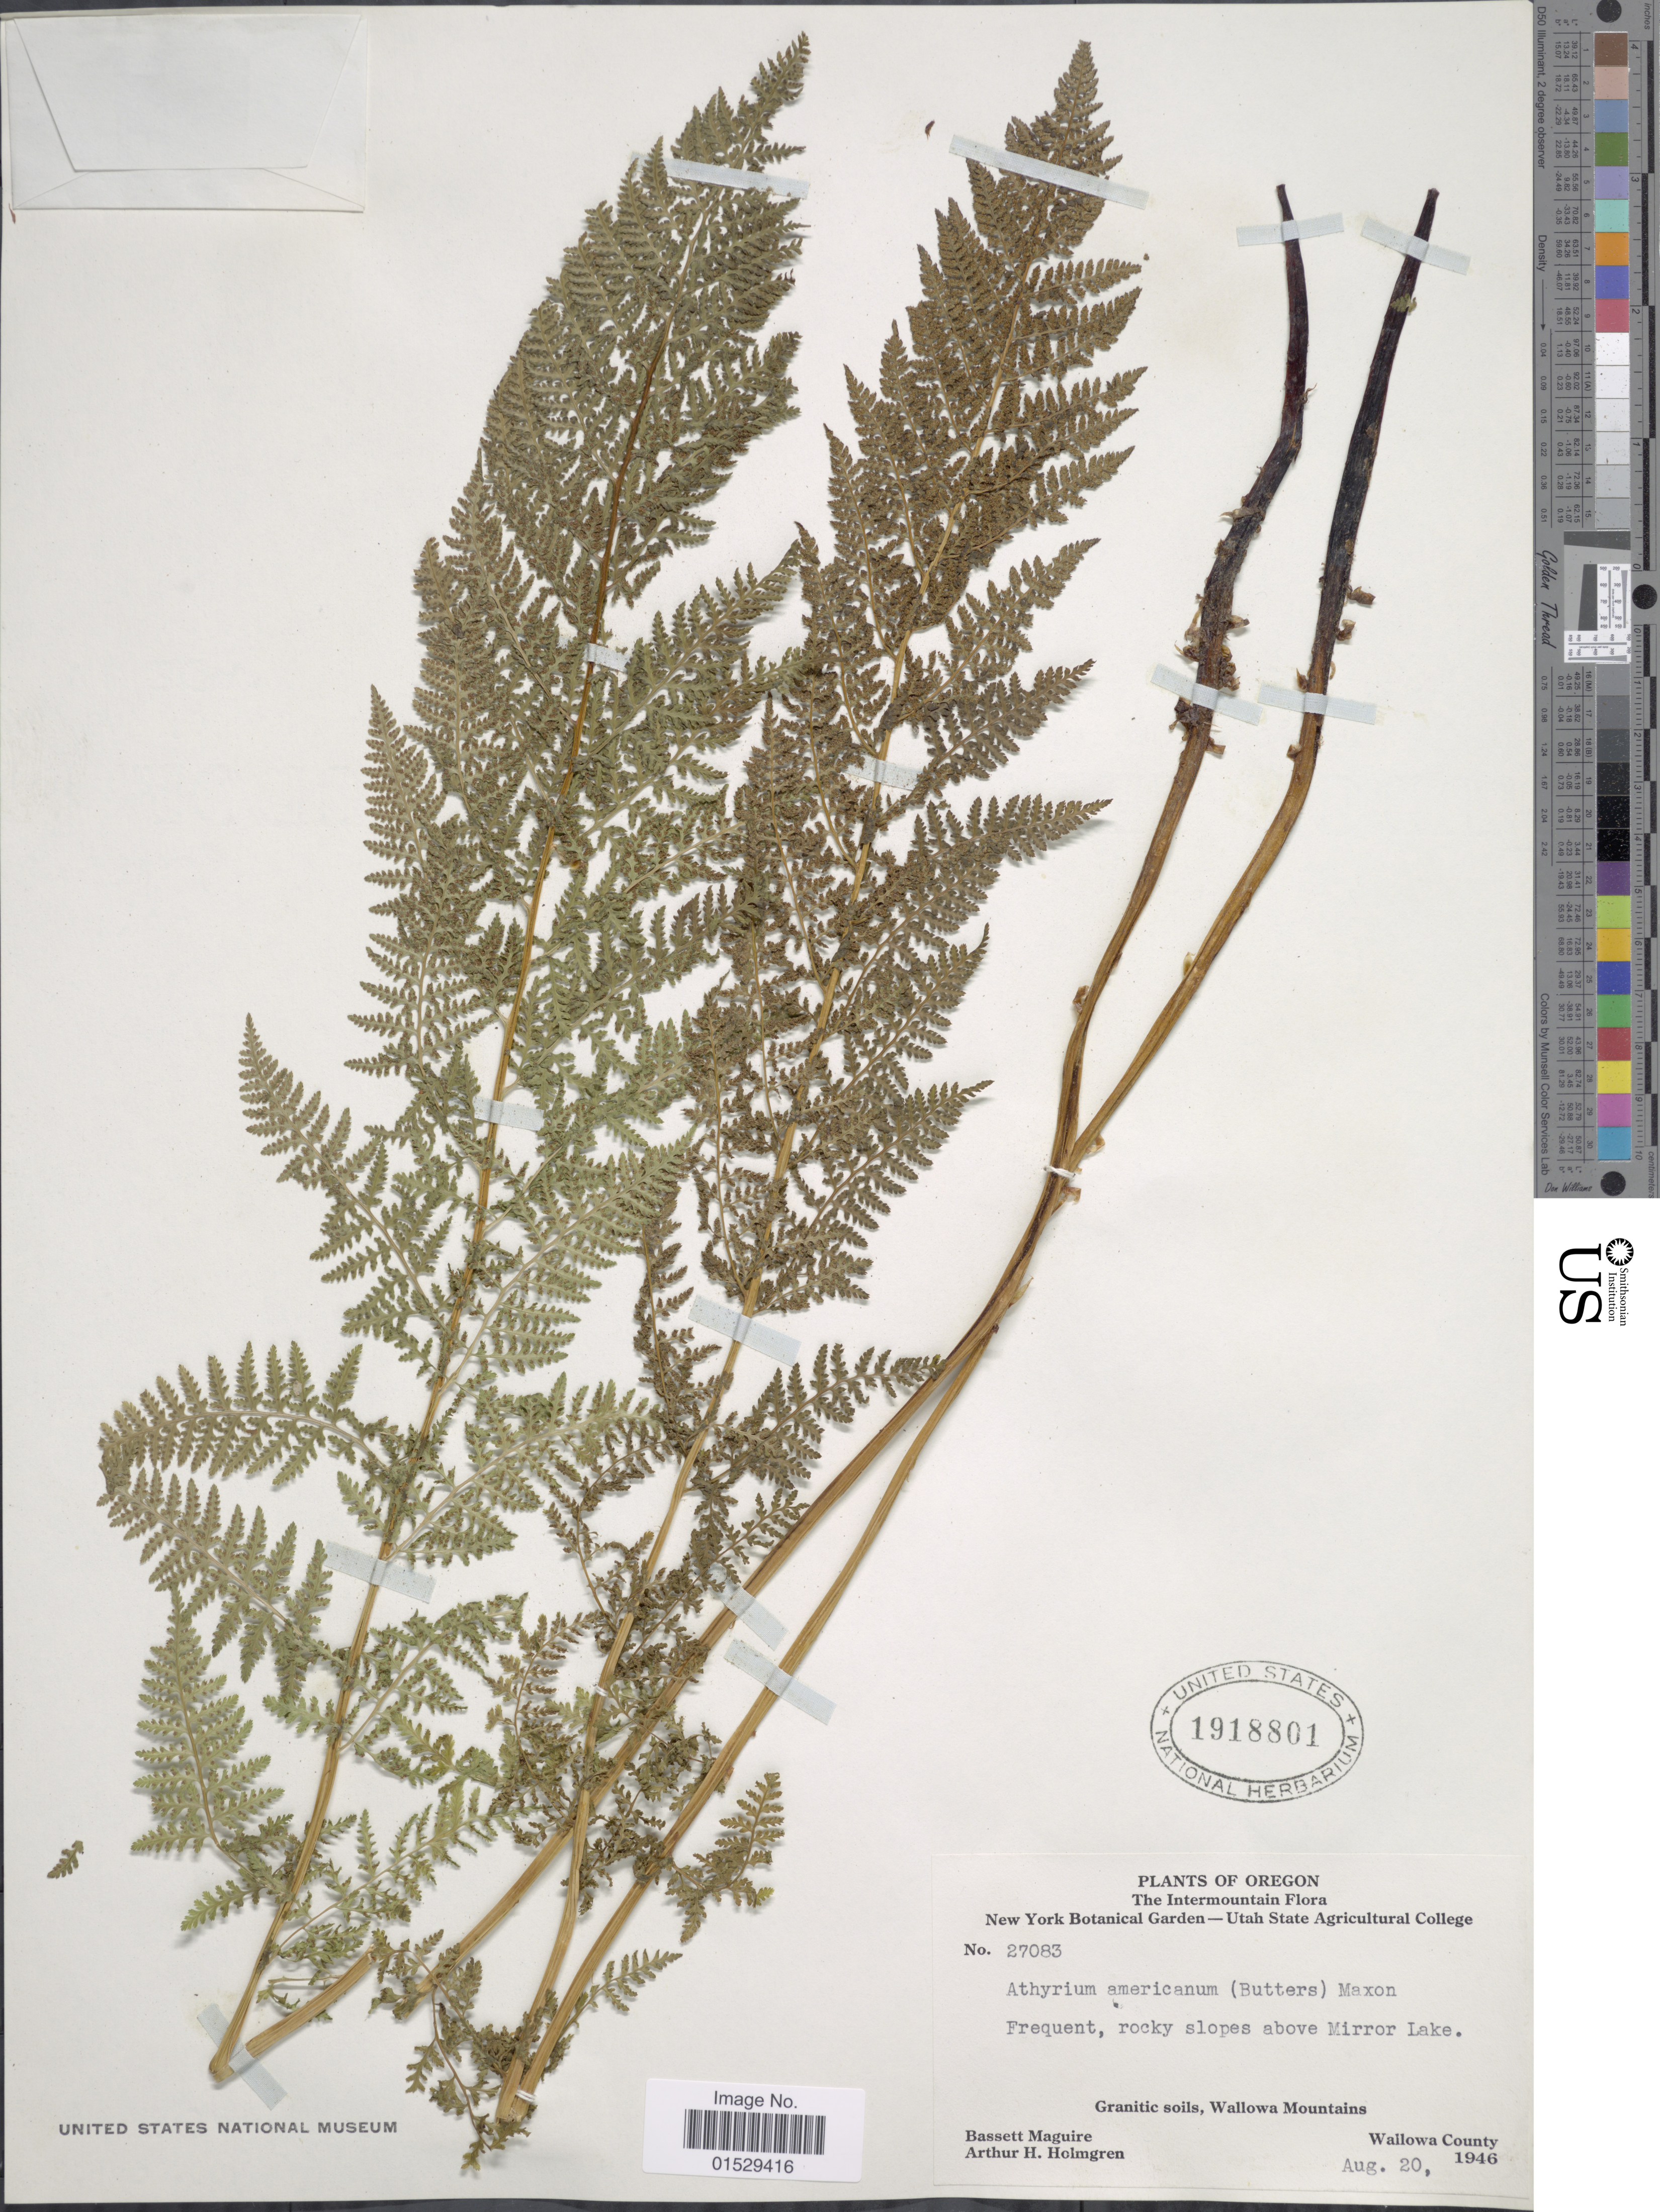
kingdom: Plantae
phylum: Tracheophyta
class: Polypodiopsida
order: Polypodiales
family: Athyriaceae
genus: Athyrium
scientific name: Athyrium distentifolilum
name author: Tausch ex Opiz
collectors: B. Maguire & A. H. Holmgren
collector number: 27083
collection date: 1946-08-20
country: United States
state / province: Oregon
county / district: Wallowa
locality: Intermountain, rocky slopes above Mirror Lake, Granitic soils, Wallowa Mountains, Wallowa County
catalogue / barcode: US 1918801